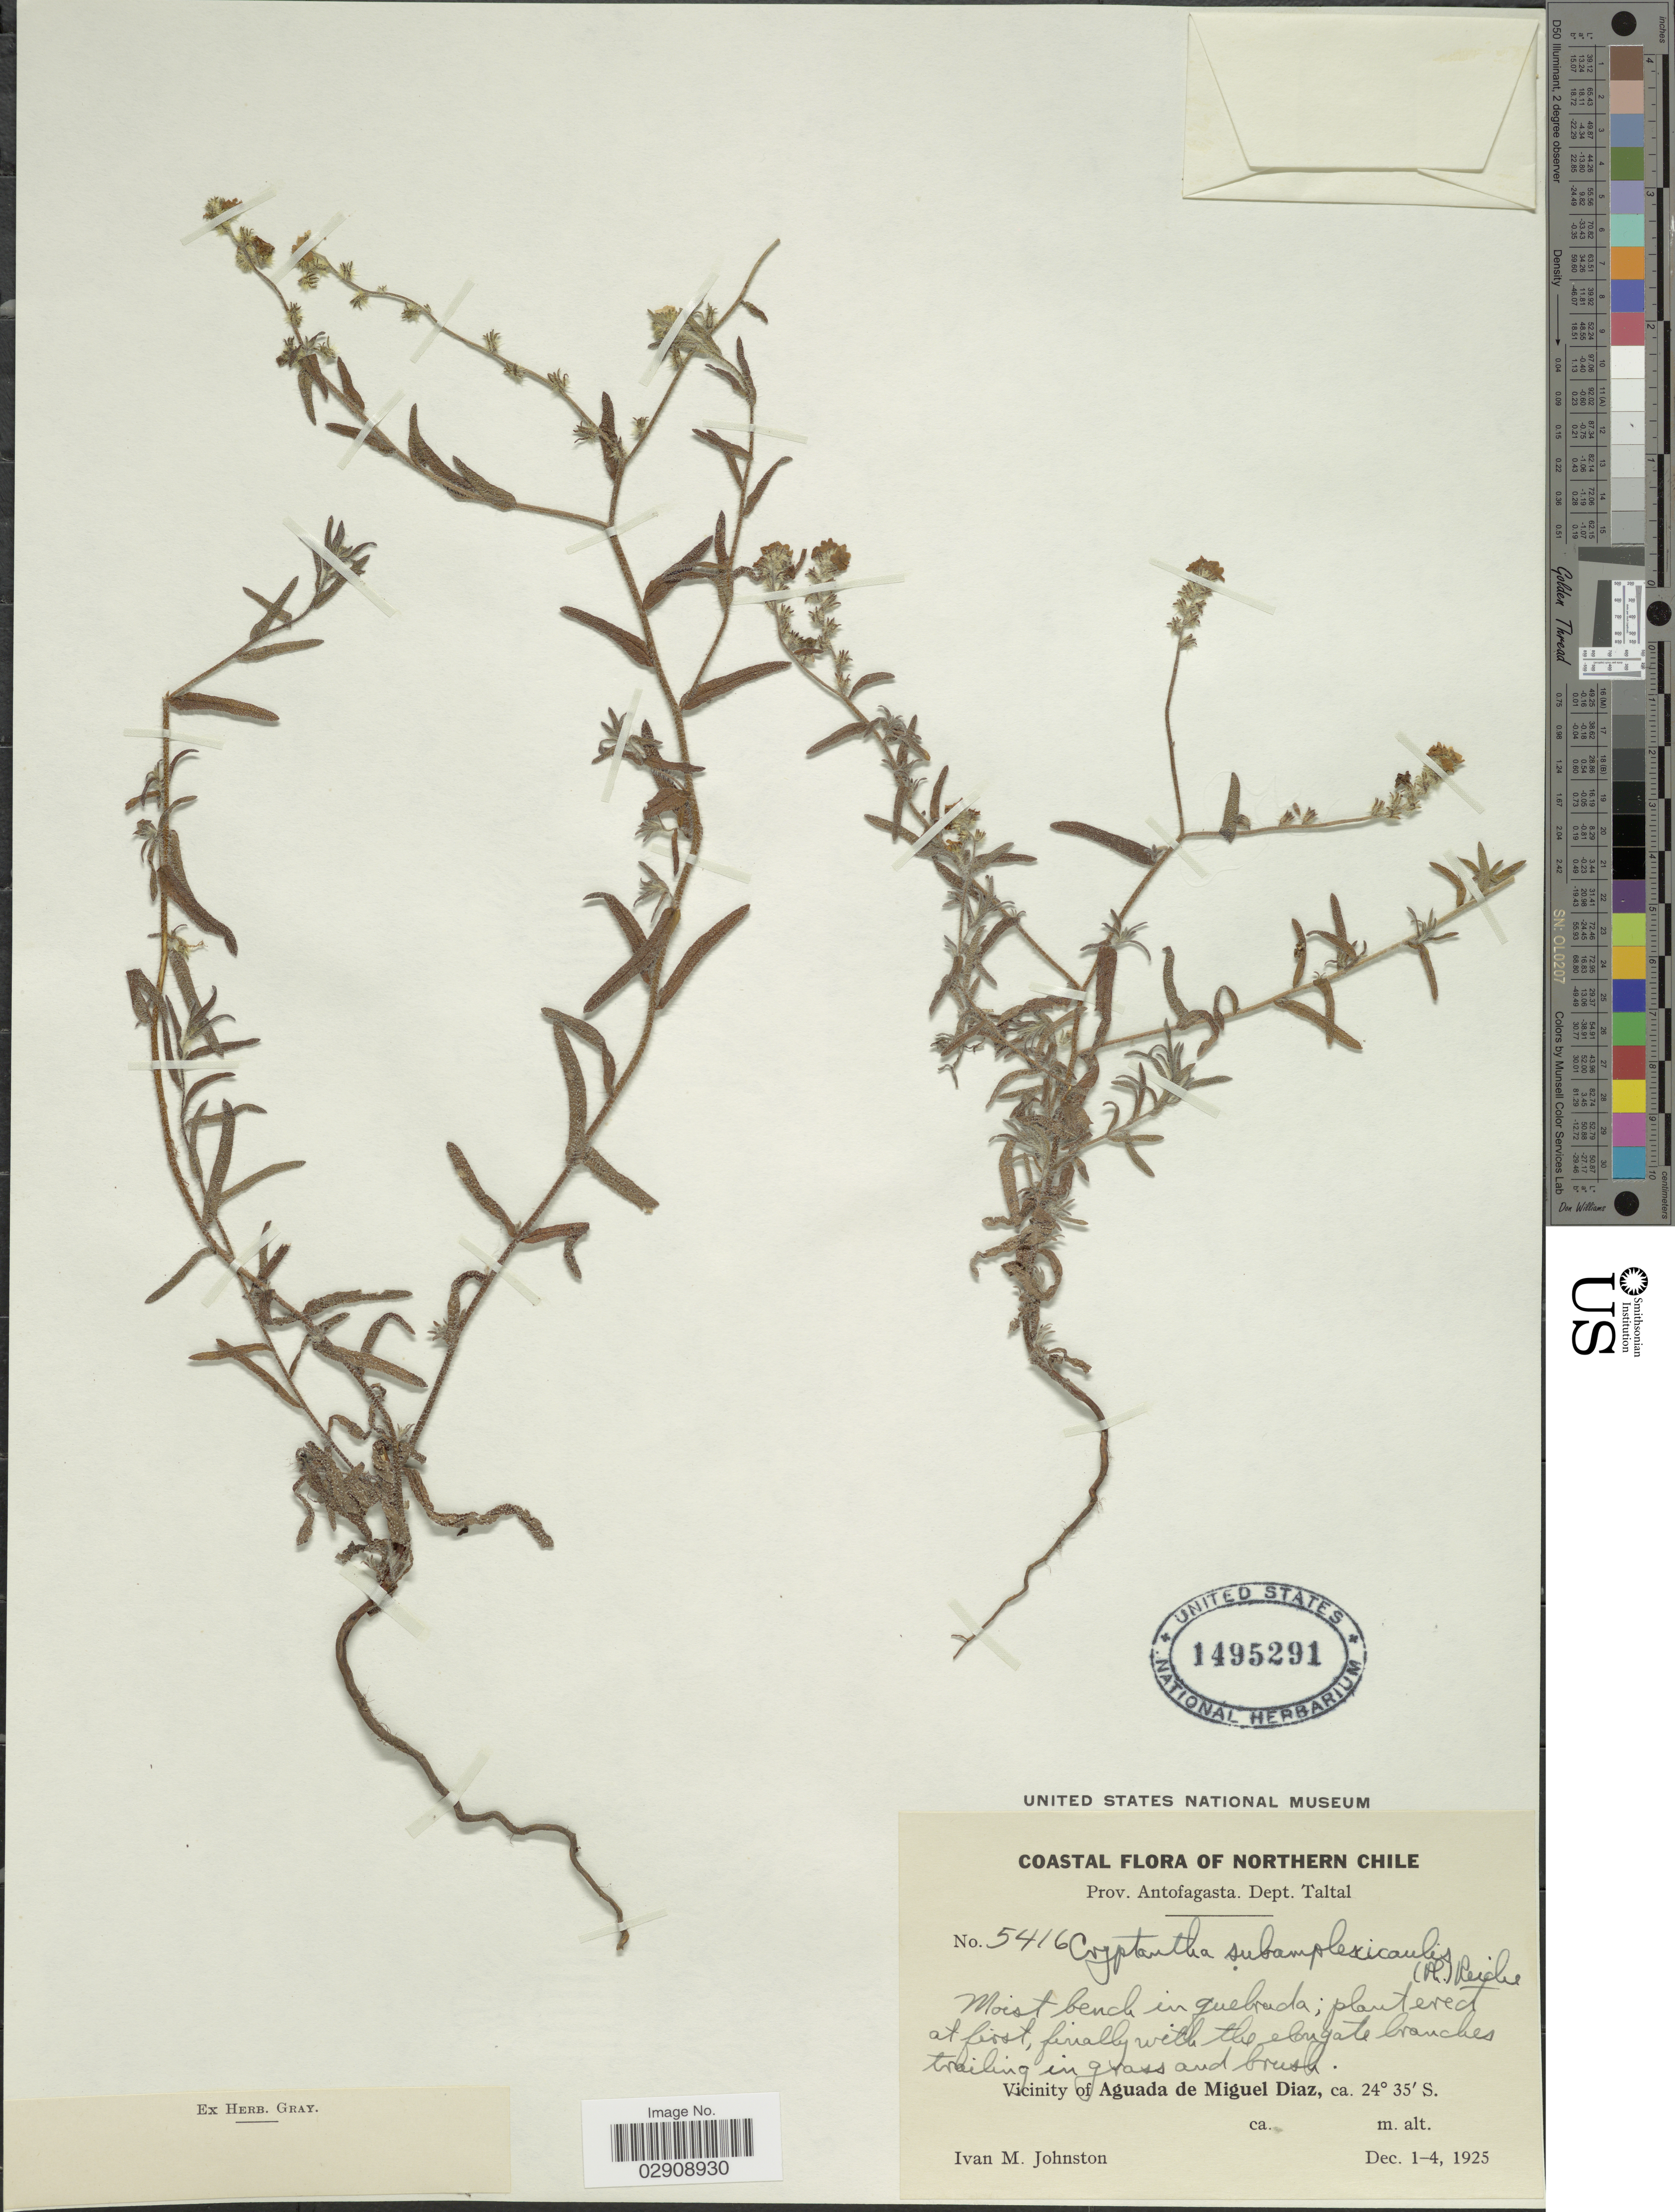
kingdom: Plantae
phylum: Tracheophyta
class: Magnoliopsida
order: Boraginales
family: Boraginaceae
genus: Cryptantha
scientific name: Cryptantha subamplexicaulis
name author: (Phil.) Reiche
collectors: I.M. Johnston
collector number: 5416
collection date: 1925-12-01/1925-12-04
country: Chile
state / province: Antofagasta (II)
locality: Vicinity of Aguada de Miguel Diaz. Prov. Antofagasta. Dept. Taltal. Northern Chile.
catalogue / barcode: US 1495291